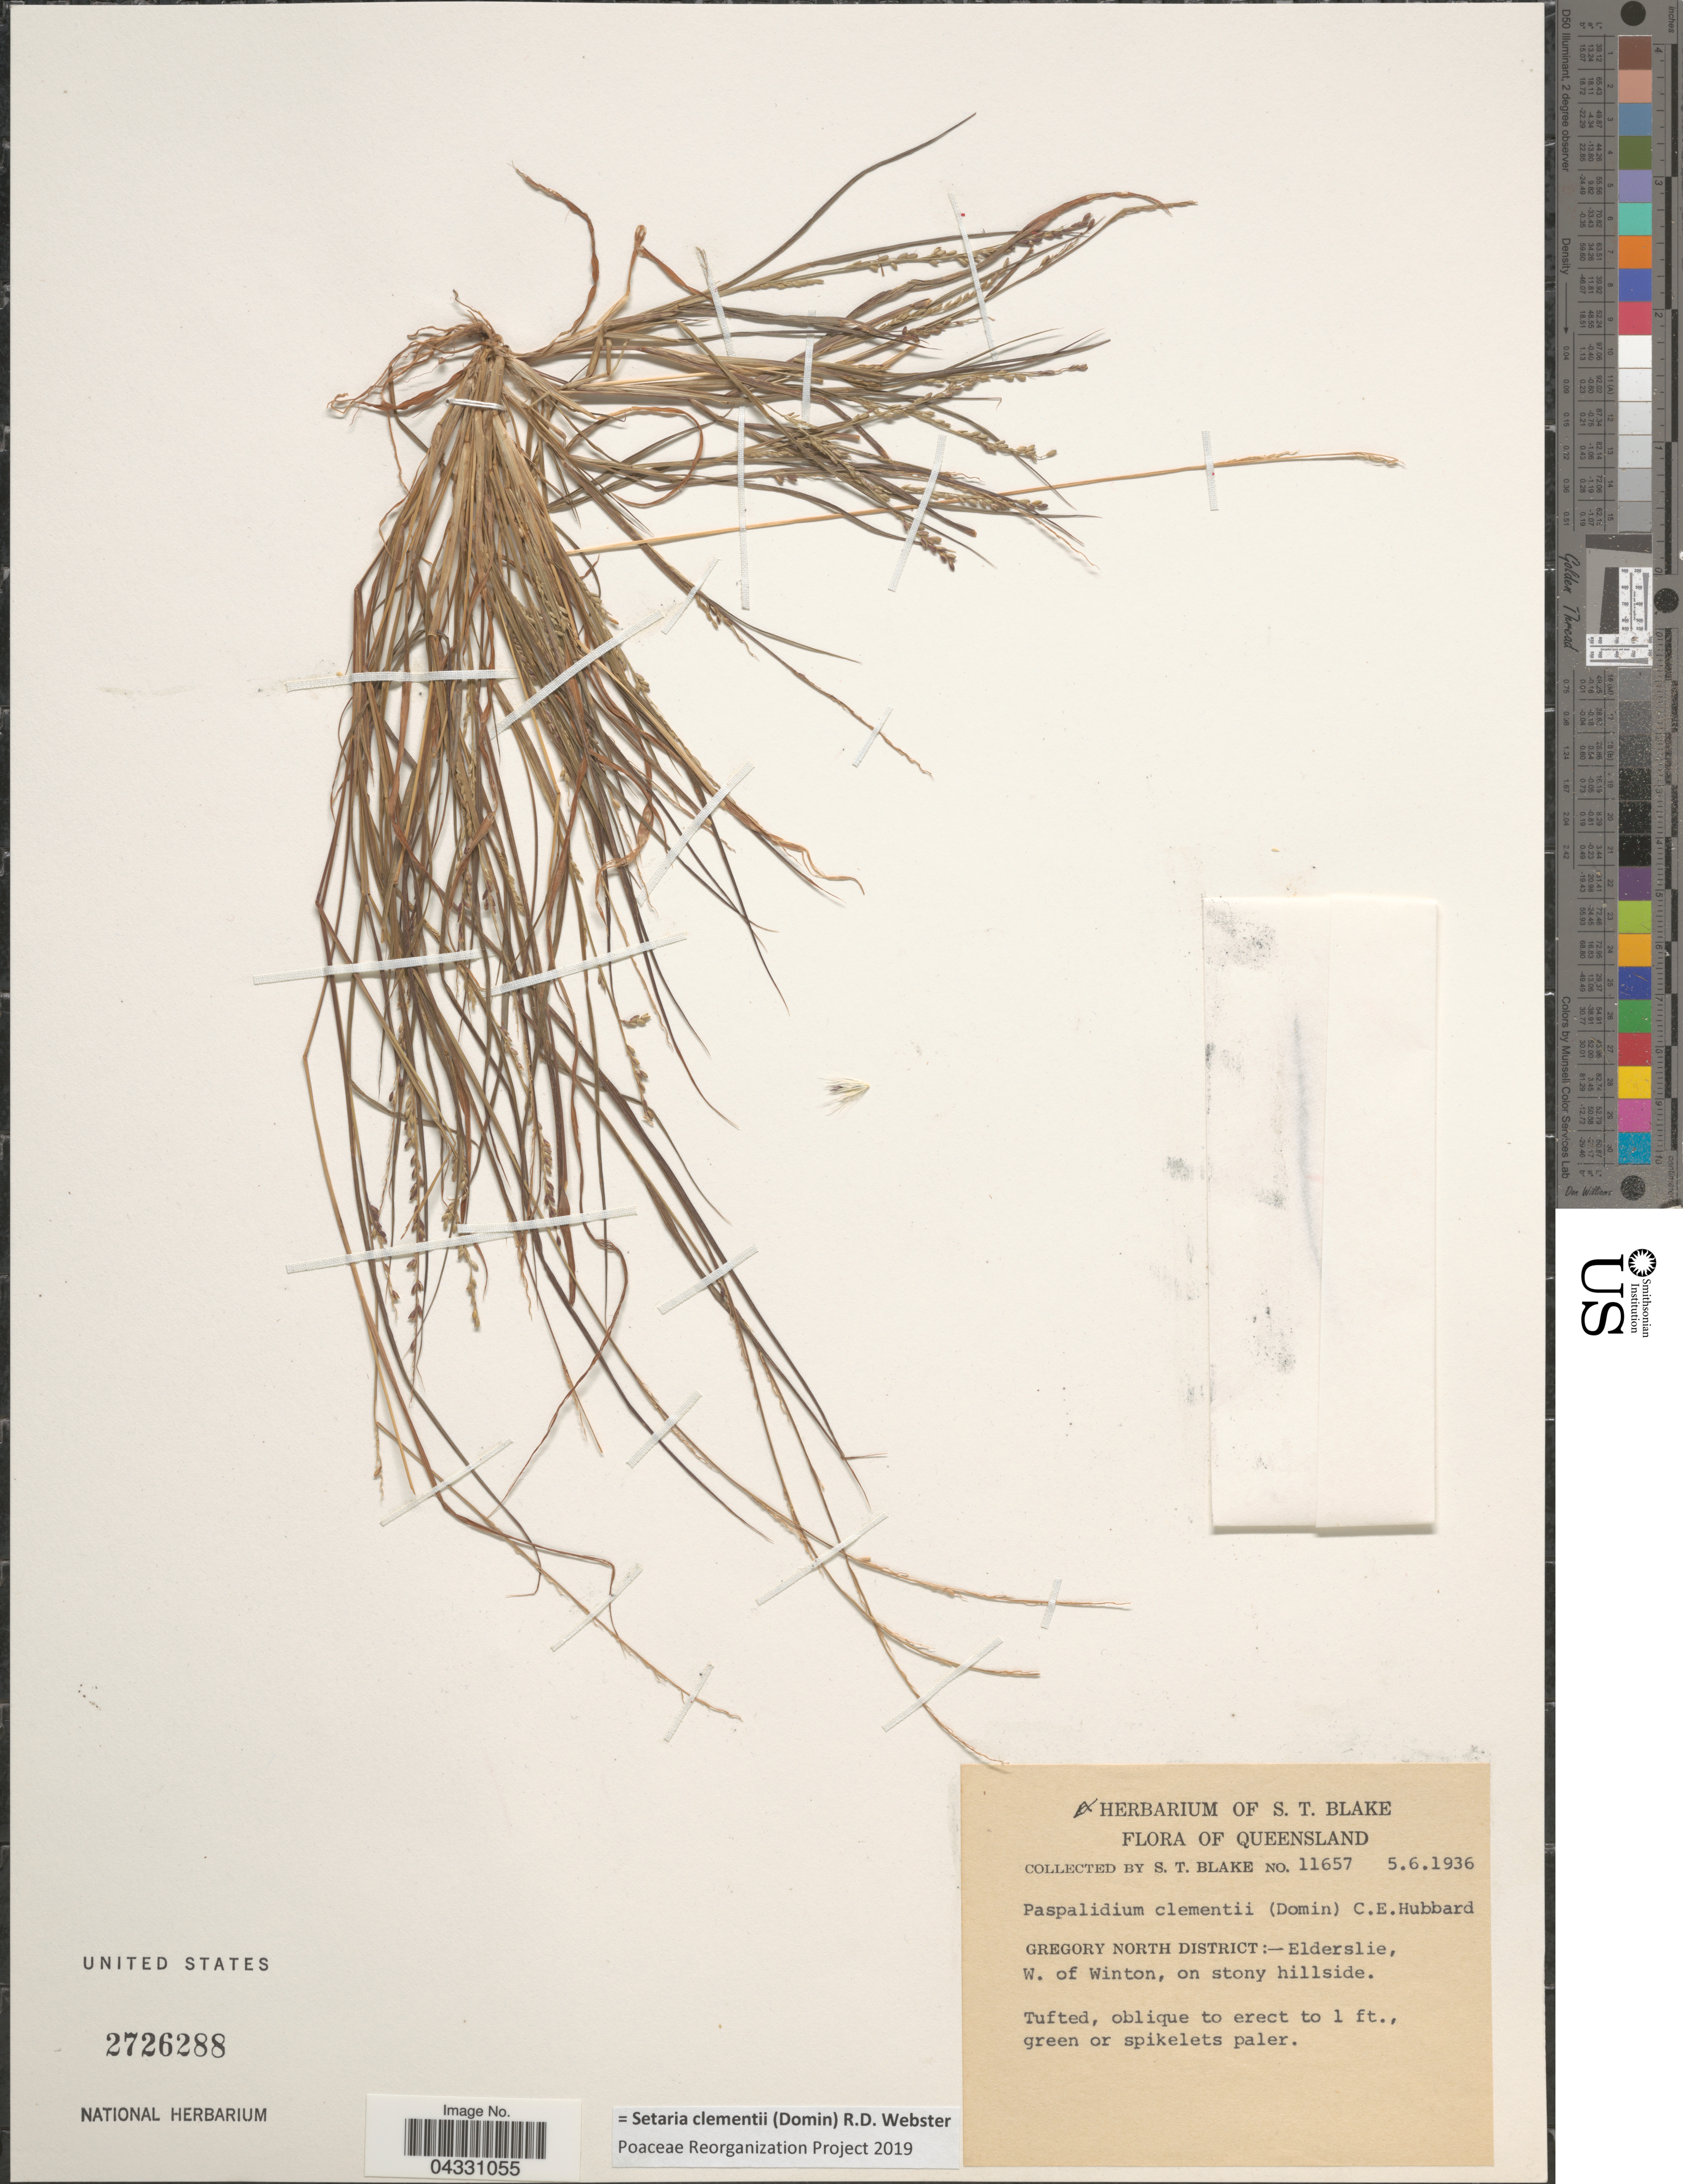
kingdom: Plantae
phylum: Tracheophyta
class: Liliopsida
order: Poales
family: Poaceae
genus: Setaria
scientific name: Setaria clementii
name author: (Domin) R.D. Webster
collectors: S. T. Blake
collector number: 11657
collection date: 1936-06-05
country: Australia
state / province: Queensland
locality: Gregory North District:- Elderslie, w. of Winton, on stony hillside.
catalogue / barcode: US 2726288